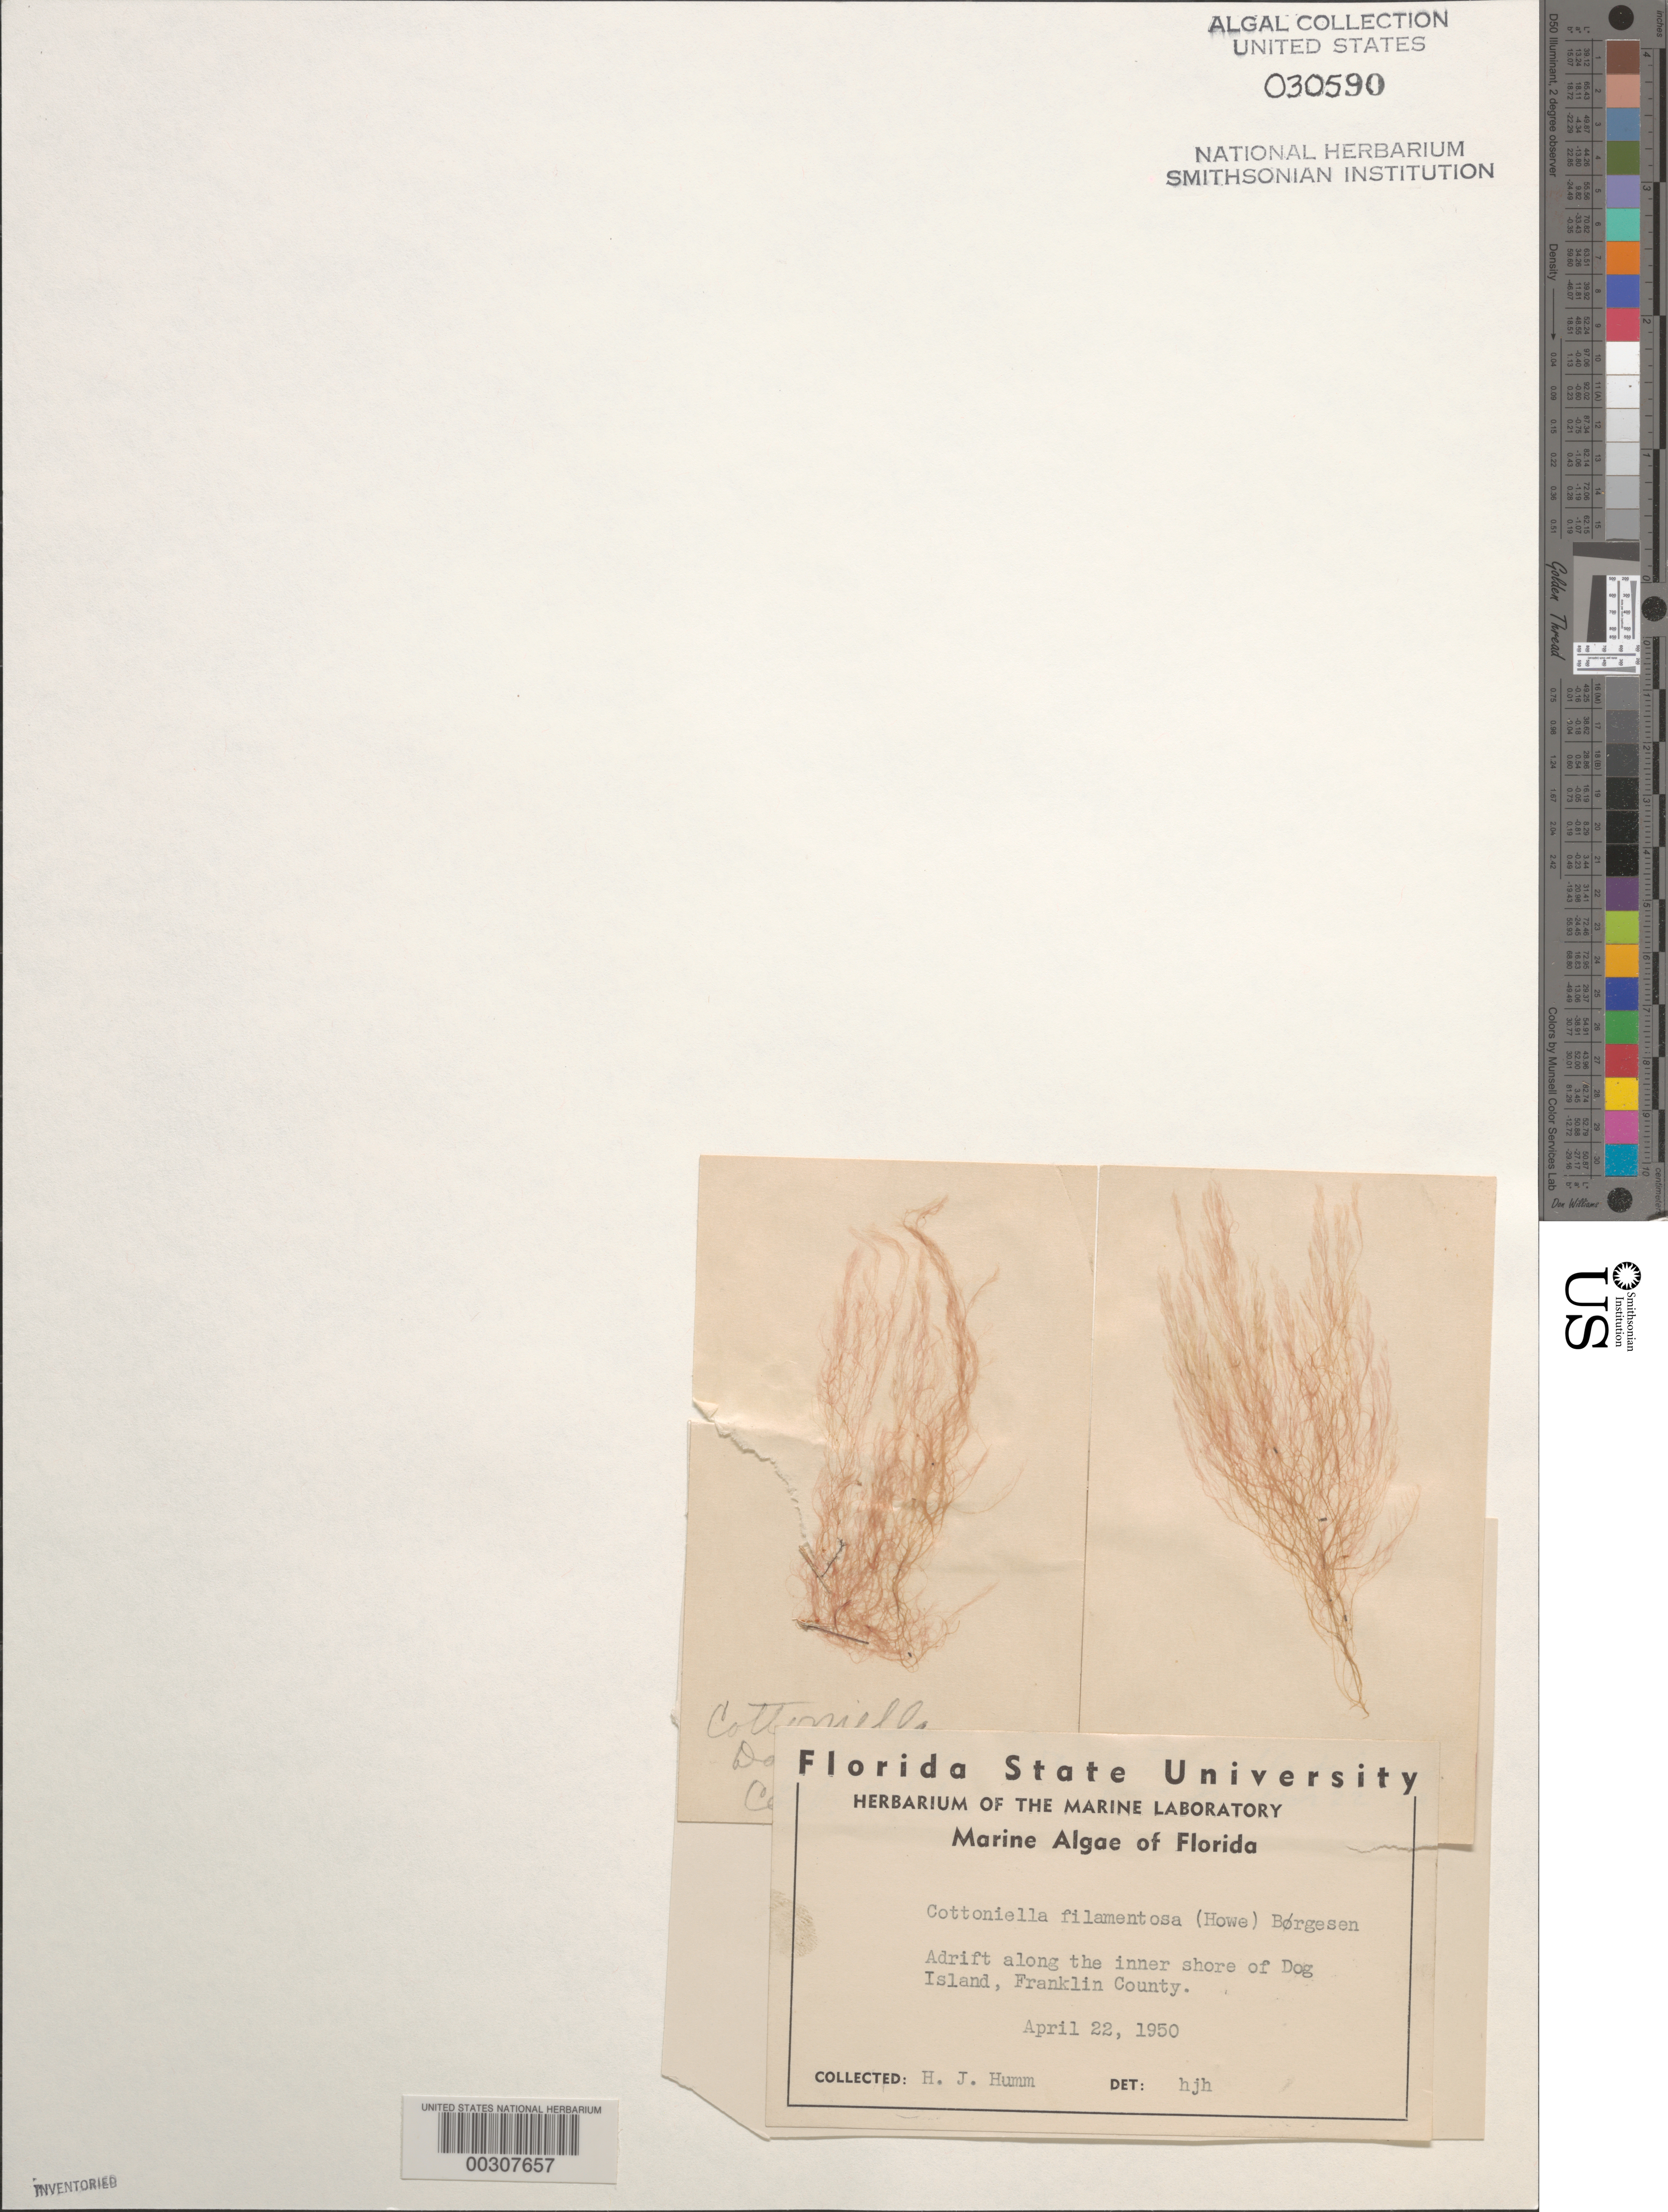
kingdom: Plantae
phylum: Rhodophyta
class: Florideophyceae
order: Ceramiales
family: Sarcomeniaceae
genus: Cottoniella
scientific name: Cottoniella filamentosa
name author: (M. Howe) Børgesen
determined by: Humm, Harold J.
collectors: H. J. Humm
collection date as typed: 22 Apr 1950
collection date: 1950-04-22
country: United States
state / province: Florida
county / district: Franklin County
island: Dog Island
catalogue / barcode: US 30590